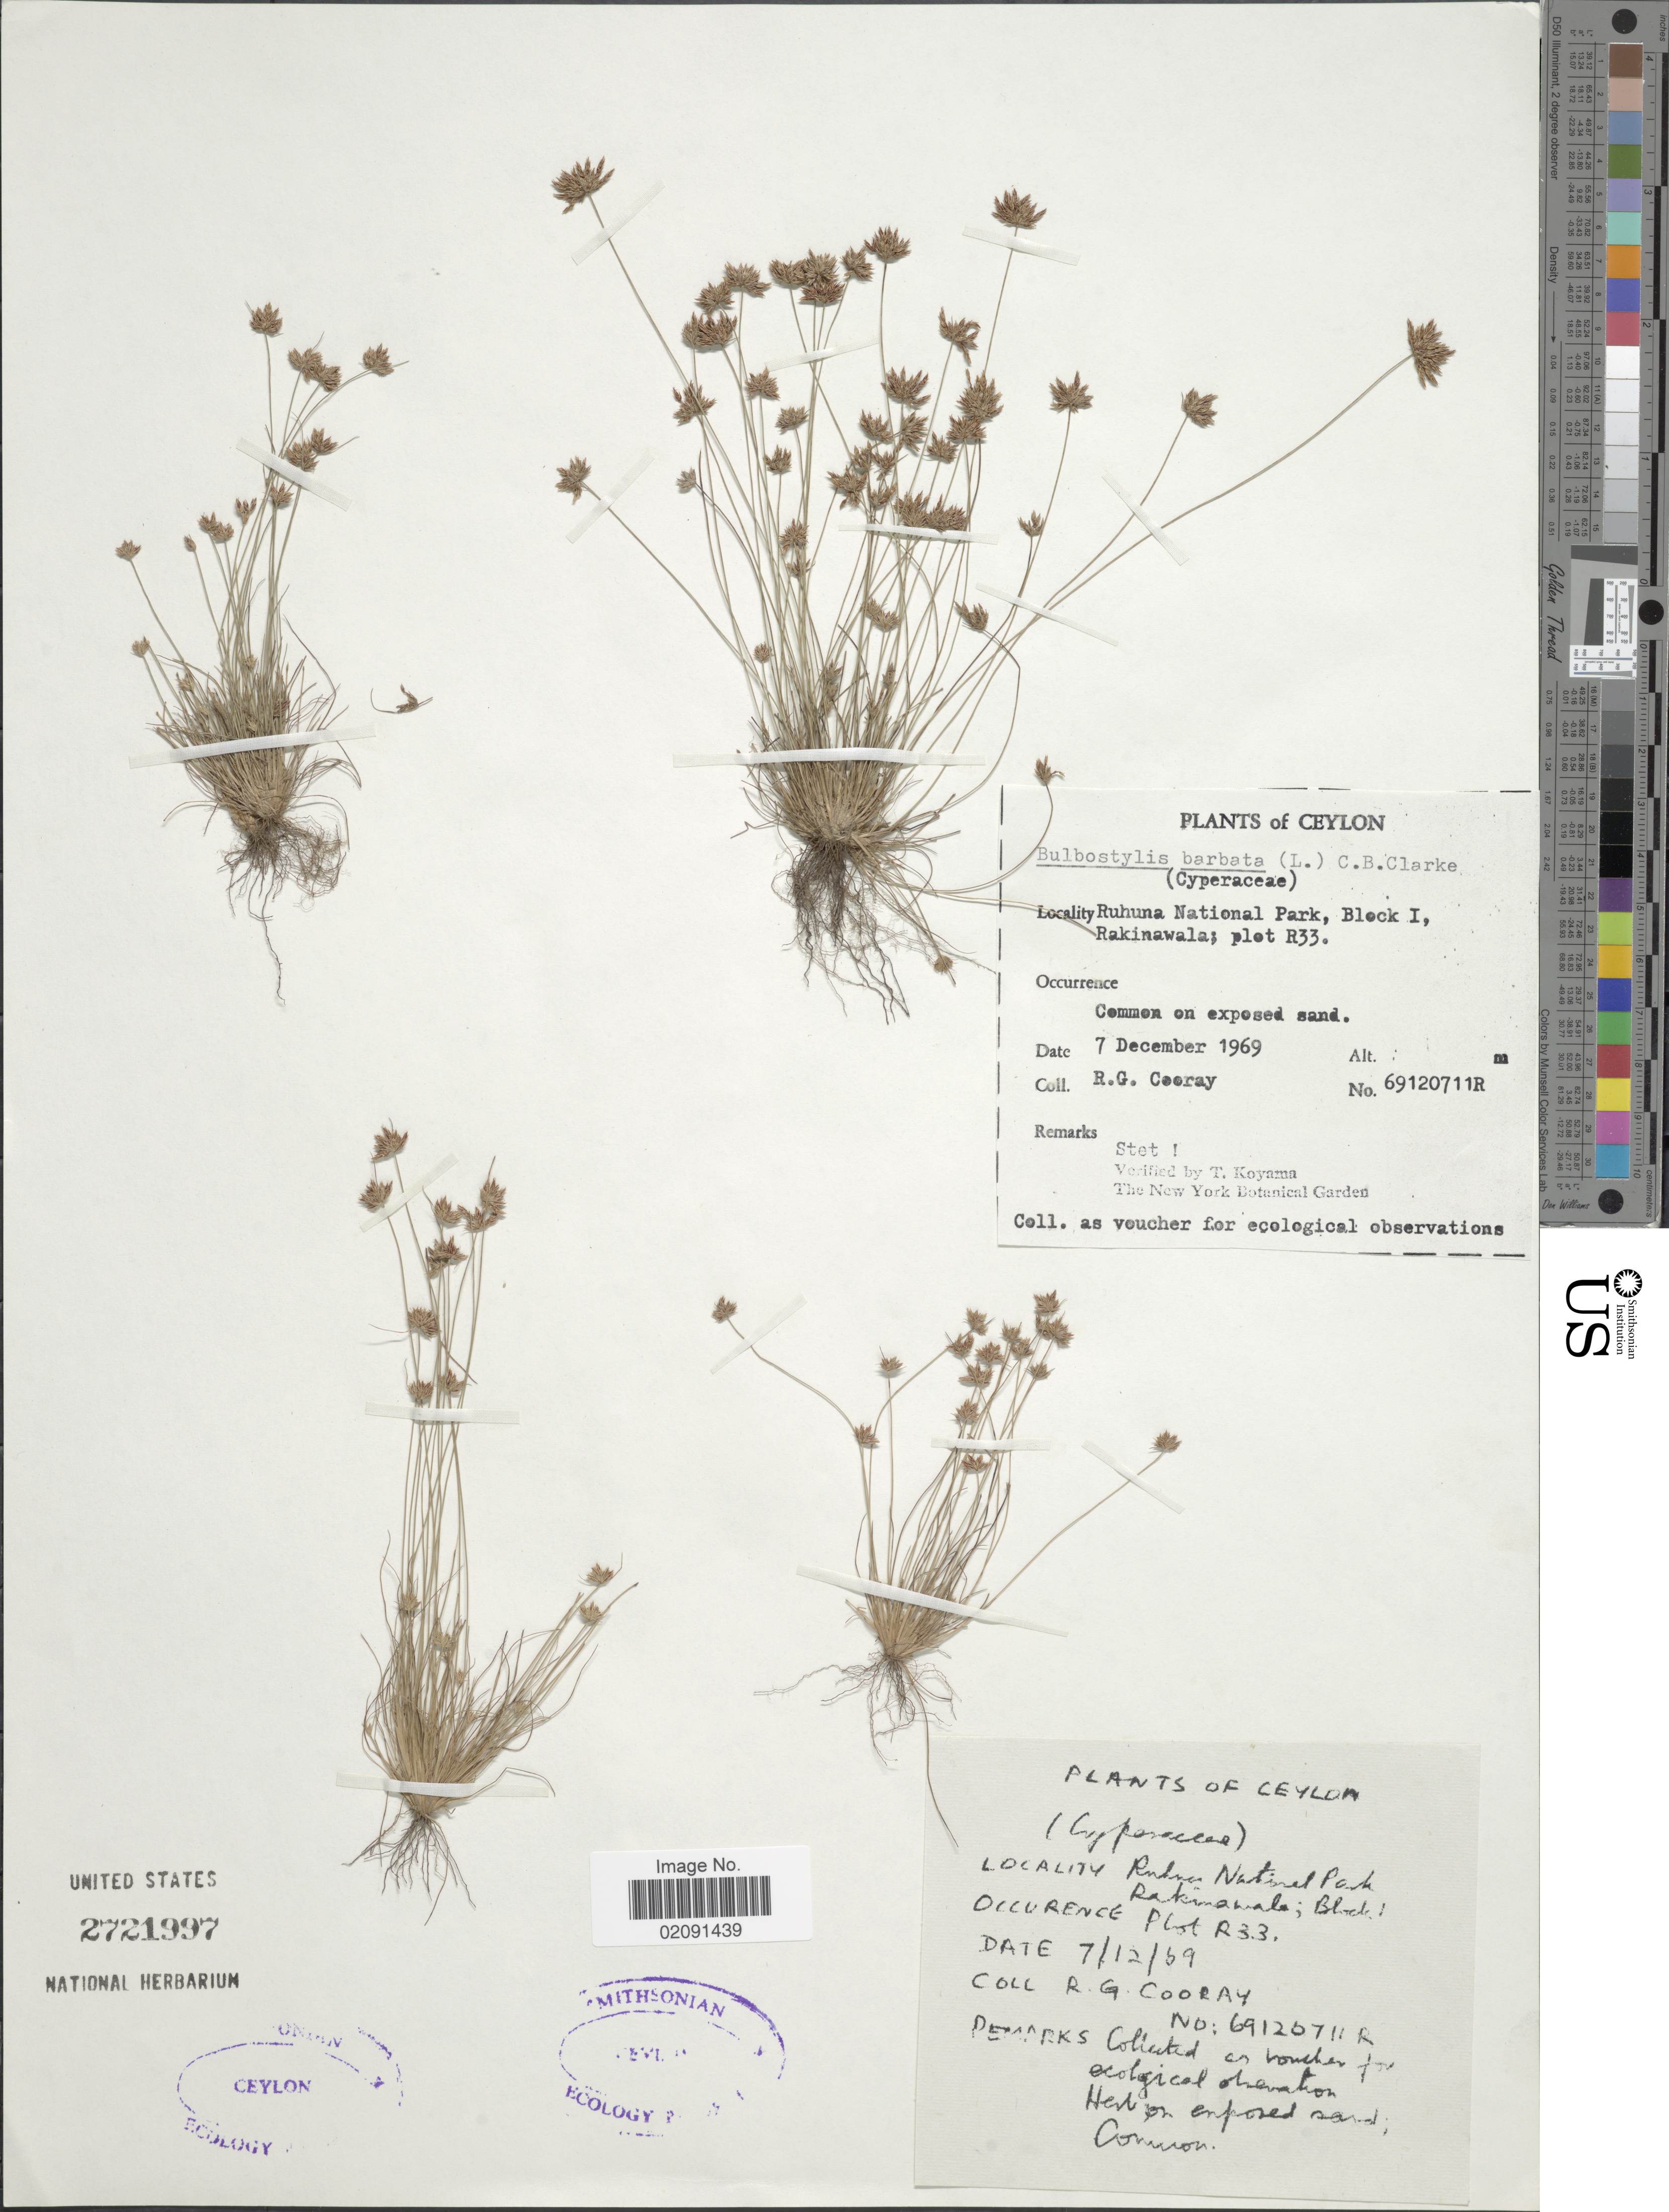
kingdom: Plantae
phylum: Tracheophyta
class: Liliopsida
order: Poales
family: Cyperaceae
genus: Bulbostylis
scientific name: Bulbostylis barbata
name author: (Rottb.) C.B. Clarke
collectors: R. Cooray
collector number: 69120711R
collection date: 1969-12-07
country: Sri Lanka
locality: Ceylon, Ruhuna National Park, Block I, Rakinawala; plot R33, common on exposed sand.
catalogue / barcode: US 2721997